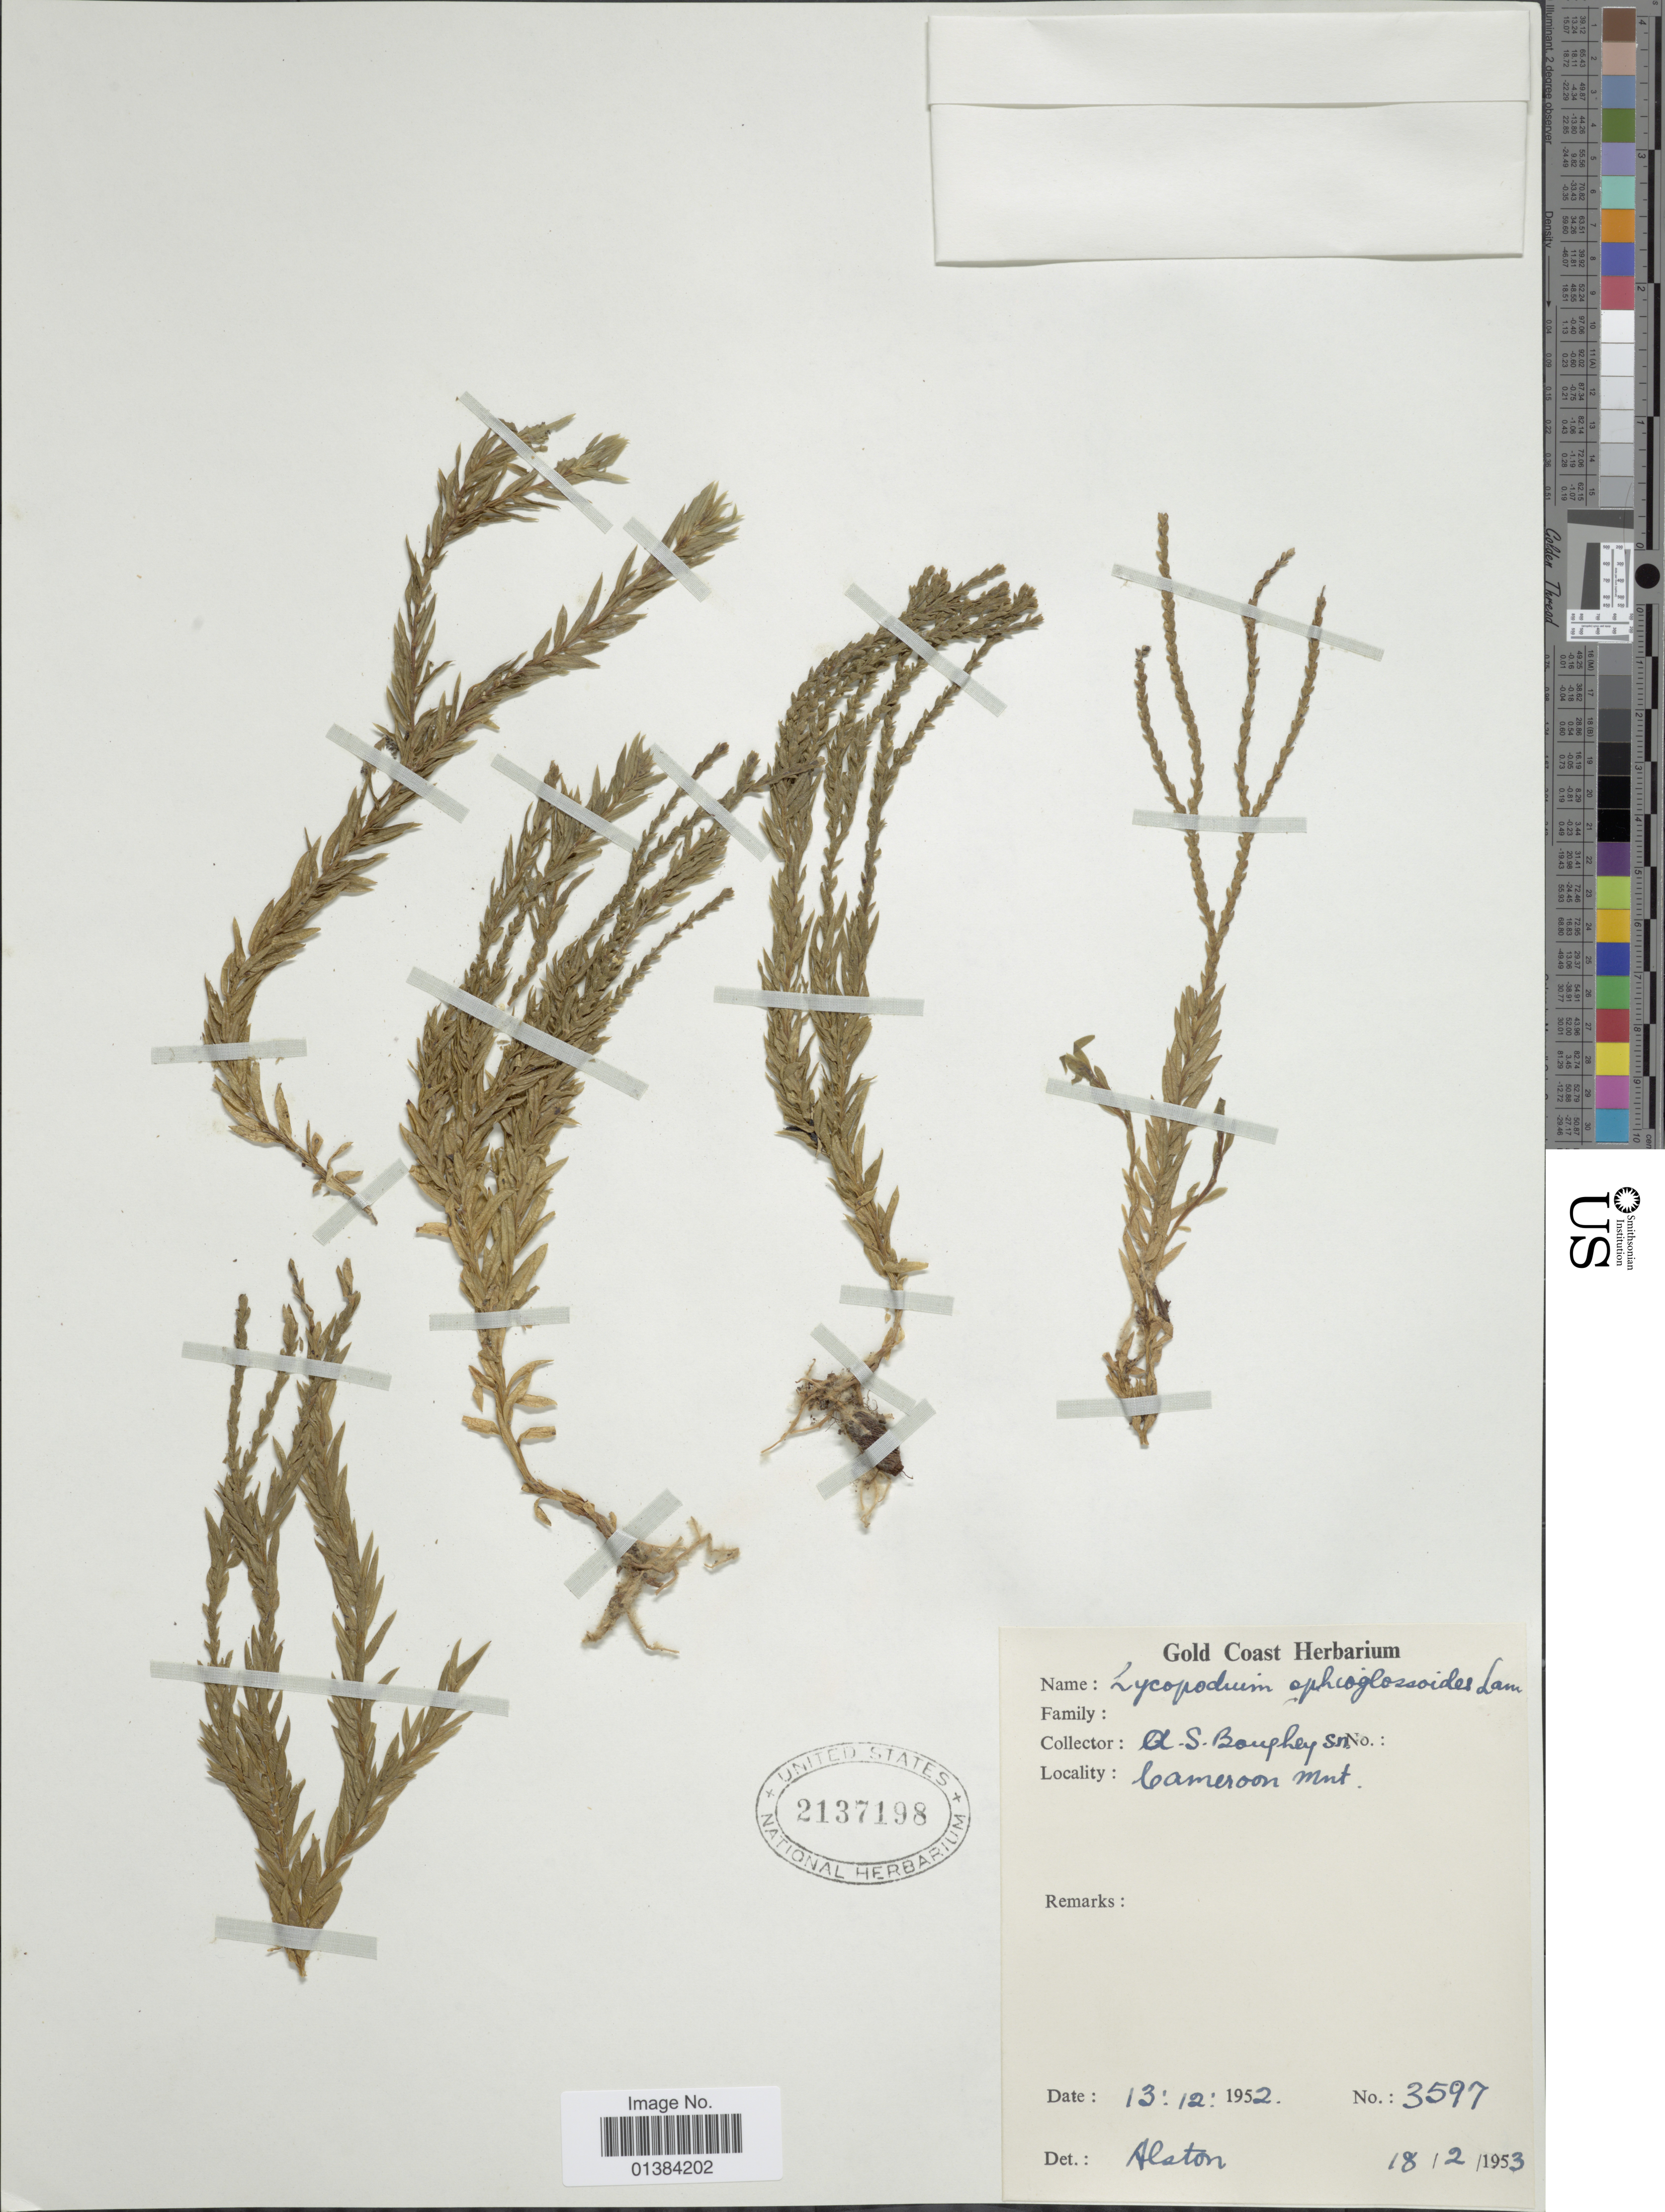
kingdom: Plantae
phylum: Tracheophyta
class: Lycopodiopsida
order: Lycopodiales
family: Lycopodiaceae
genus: Phlegmariurus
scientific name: Phlegmariurus ophioglossoides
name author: (Lam.) A. R. Field & Bostock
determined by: Field, A. R.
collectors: A. Boughey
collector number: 3597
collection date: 1952-12-13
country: Cameroon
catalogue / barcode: US 2137198